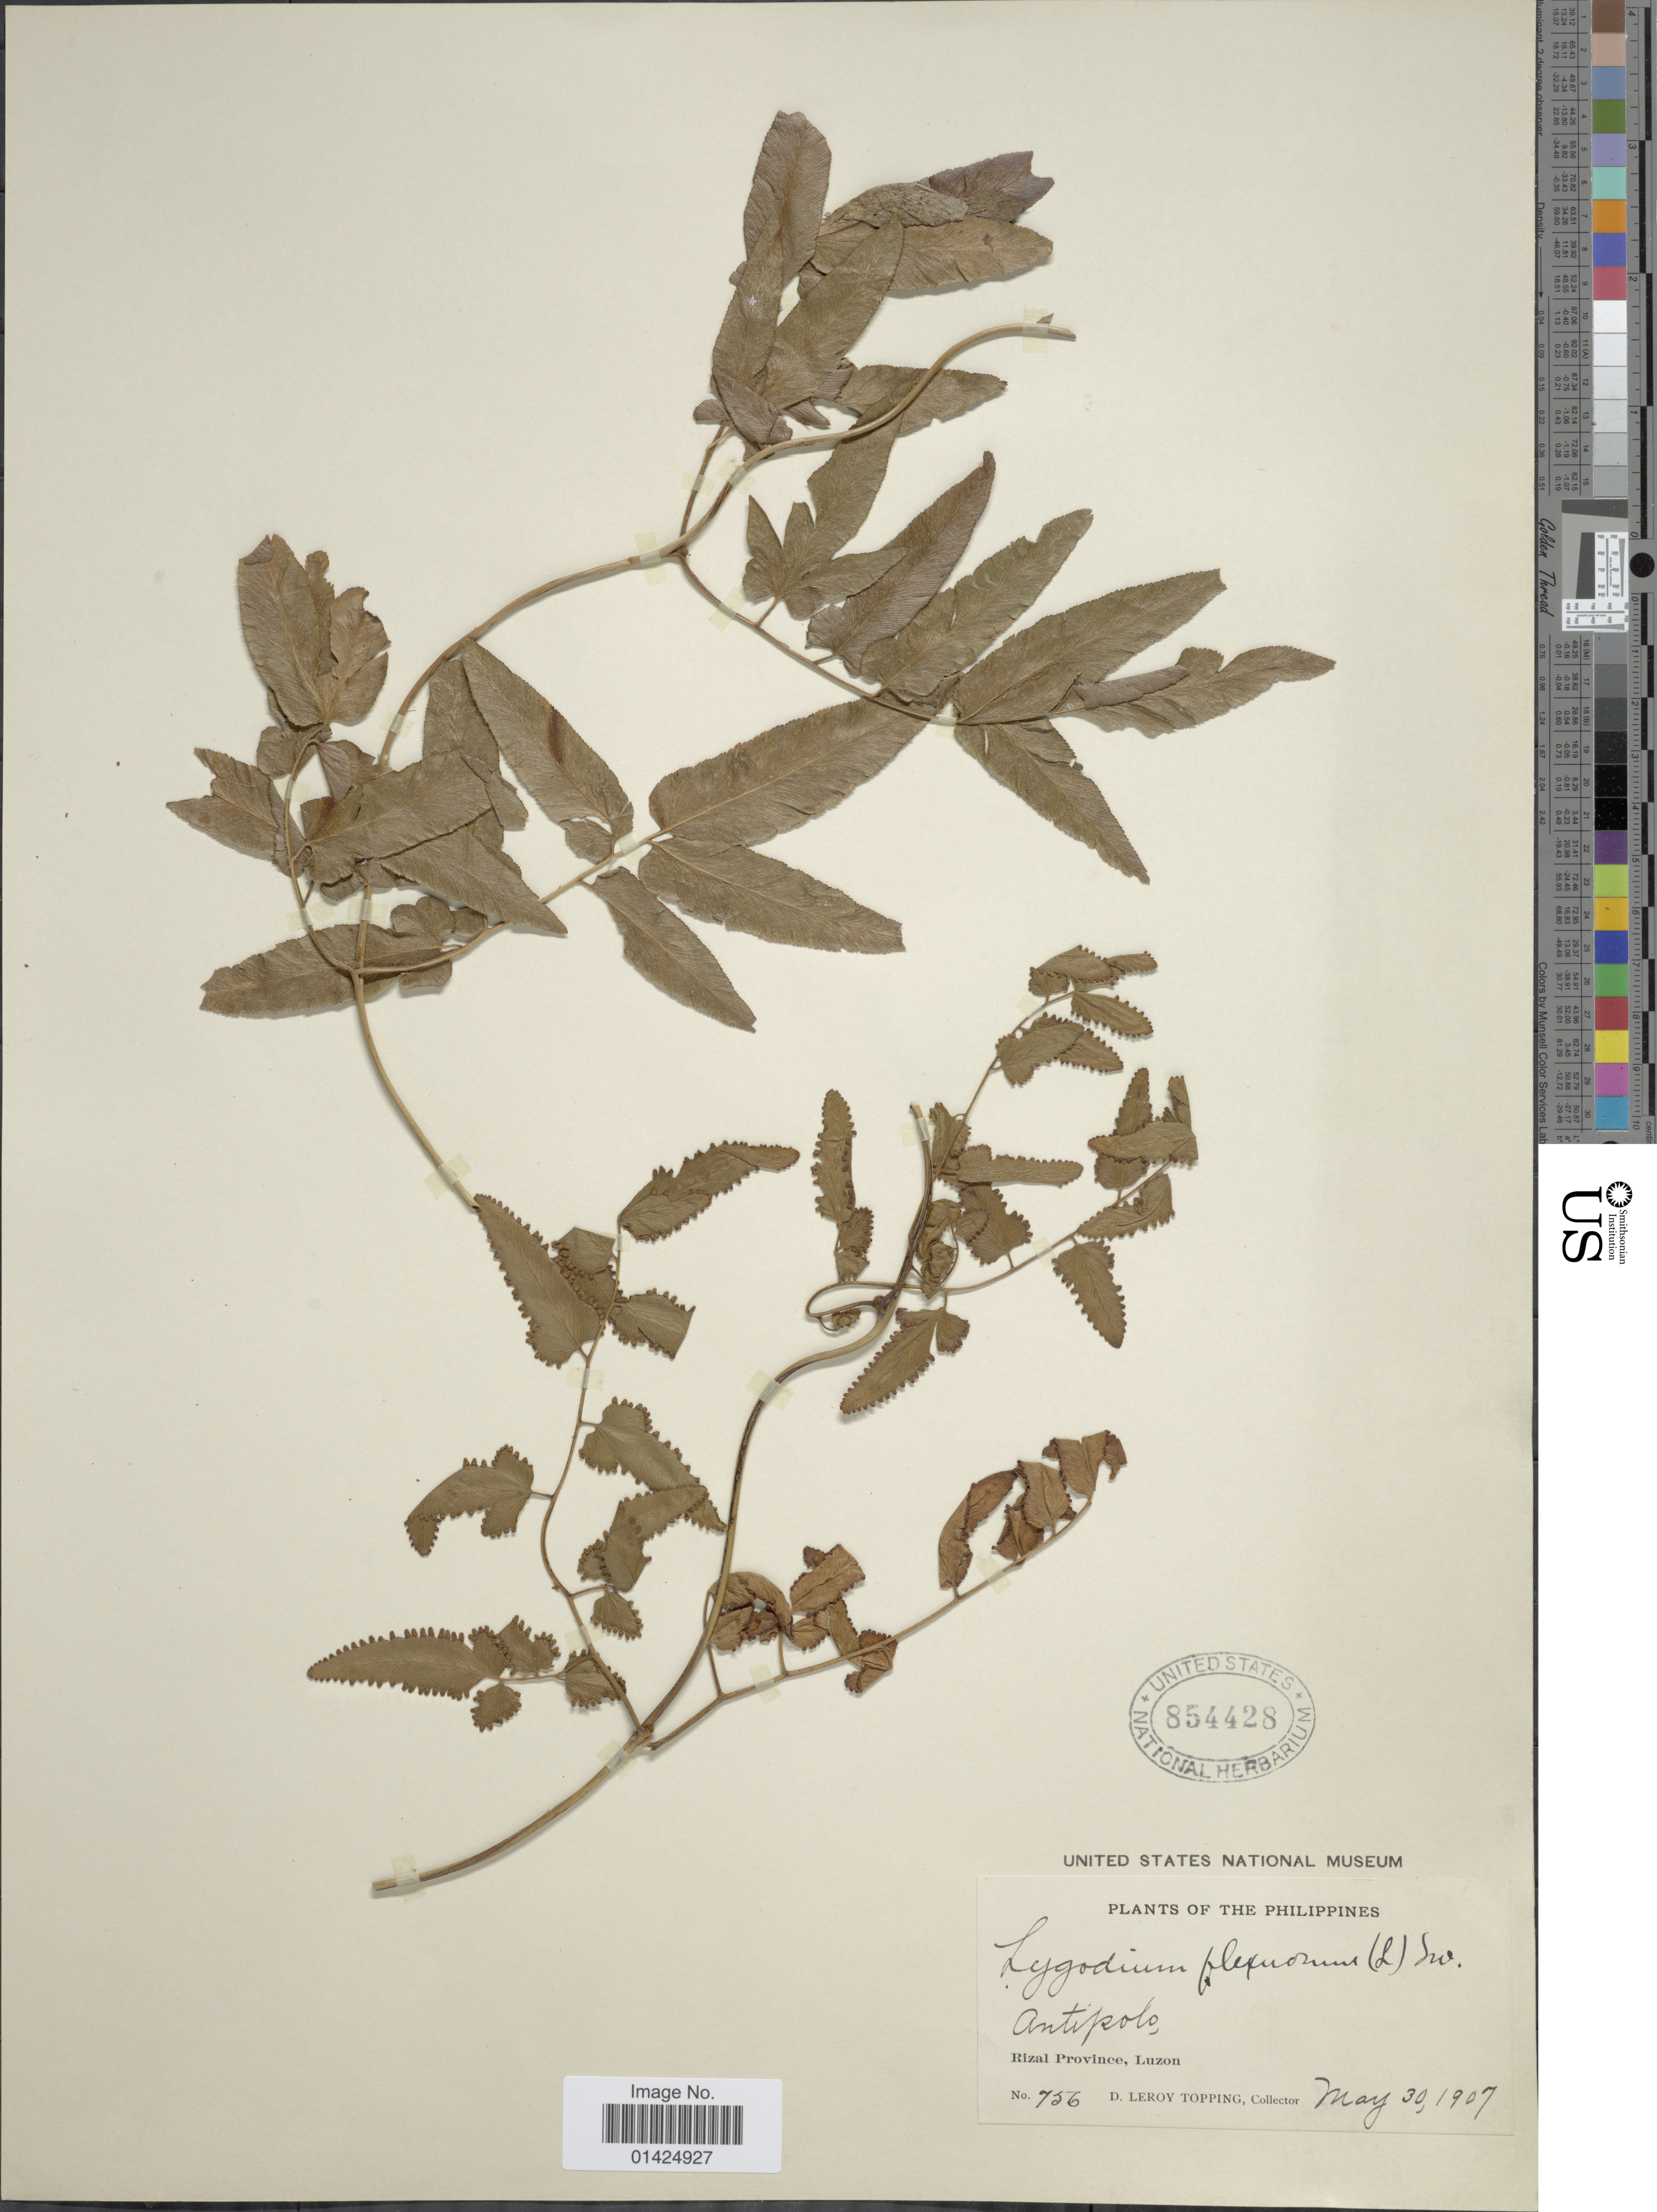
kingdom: Plantae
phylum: Tracheophyta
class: Polypodiopsida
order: Schizaeales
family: Lygodiaceae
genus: Lygodium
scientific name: Lygodium flexuosum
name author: Sw.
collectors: D. L. Topping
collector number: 756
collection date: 1907-05-30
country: Philippines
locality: Antipolo, Rizal Prov., Luzon.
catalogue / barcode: US 854428